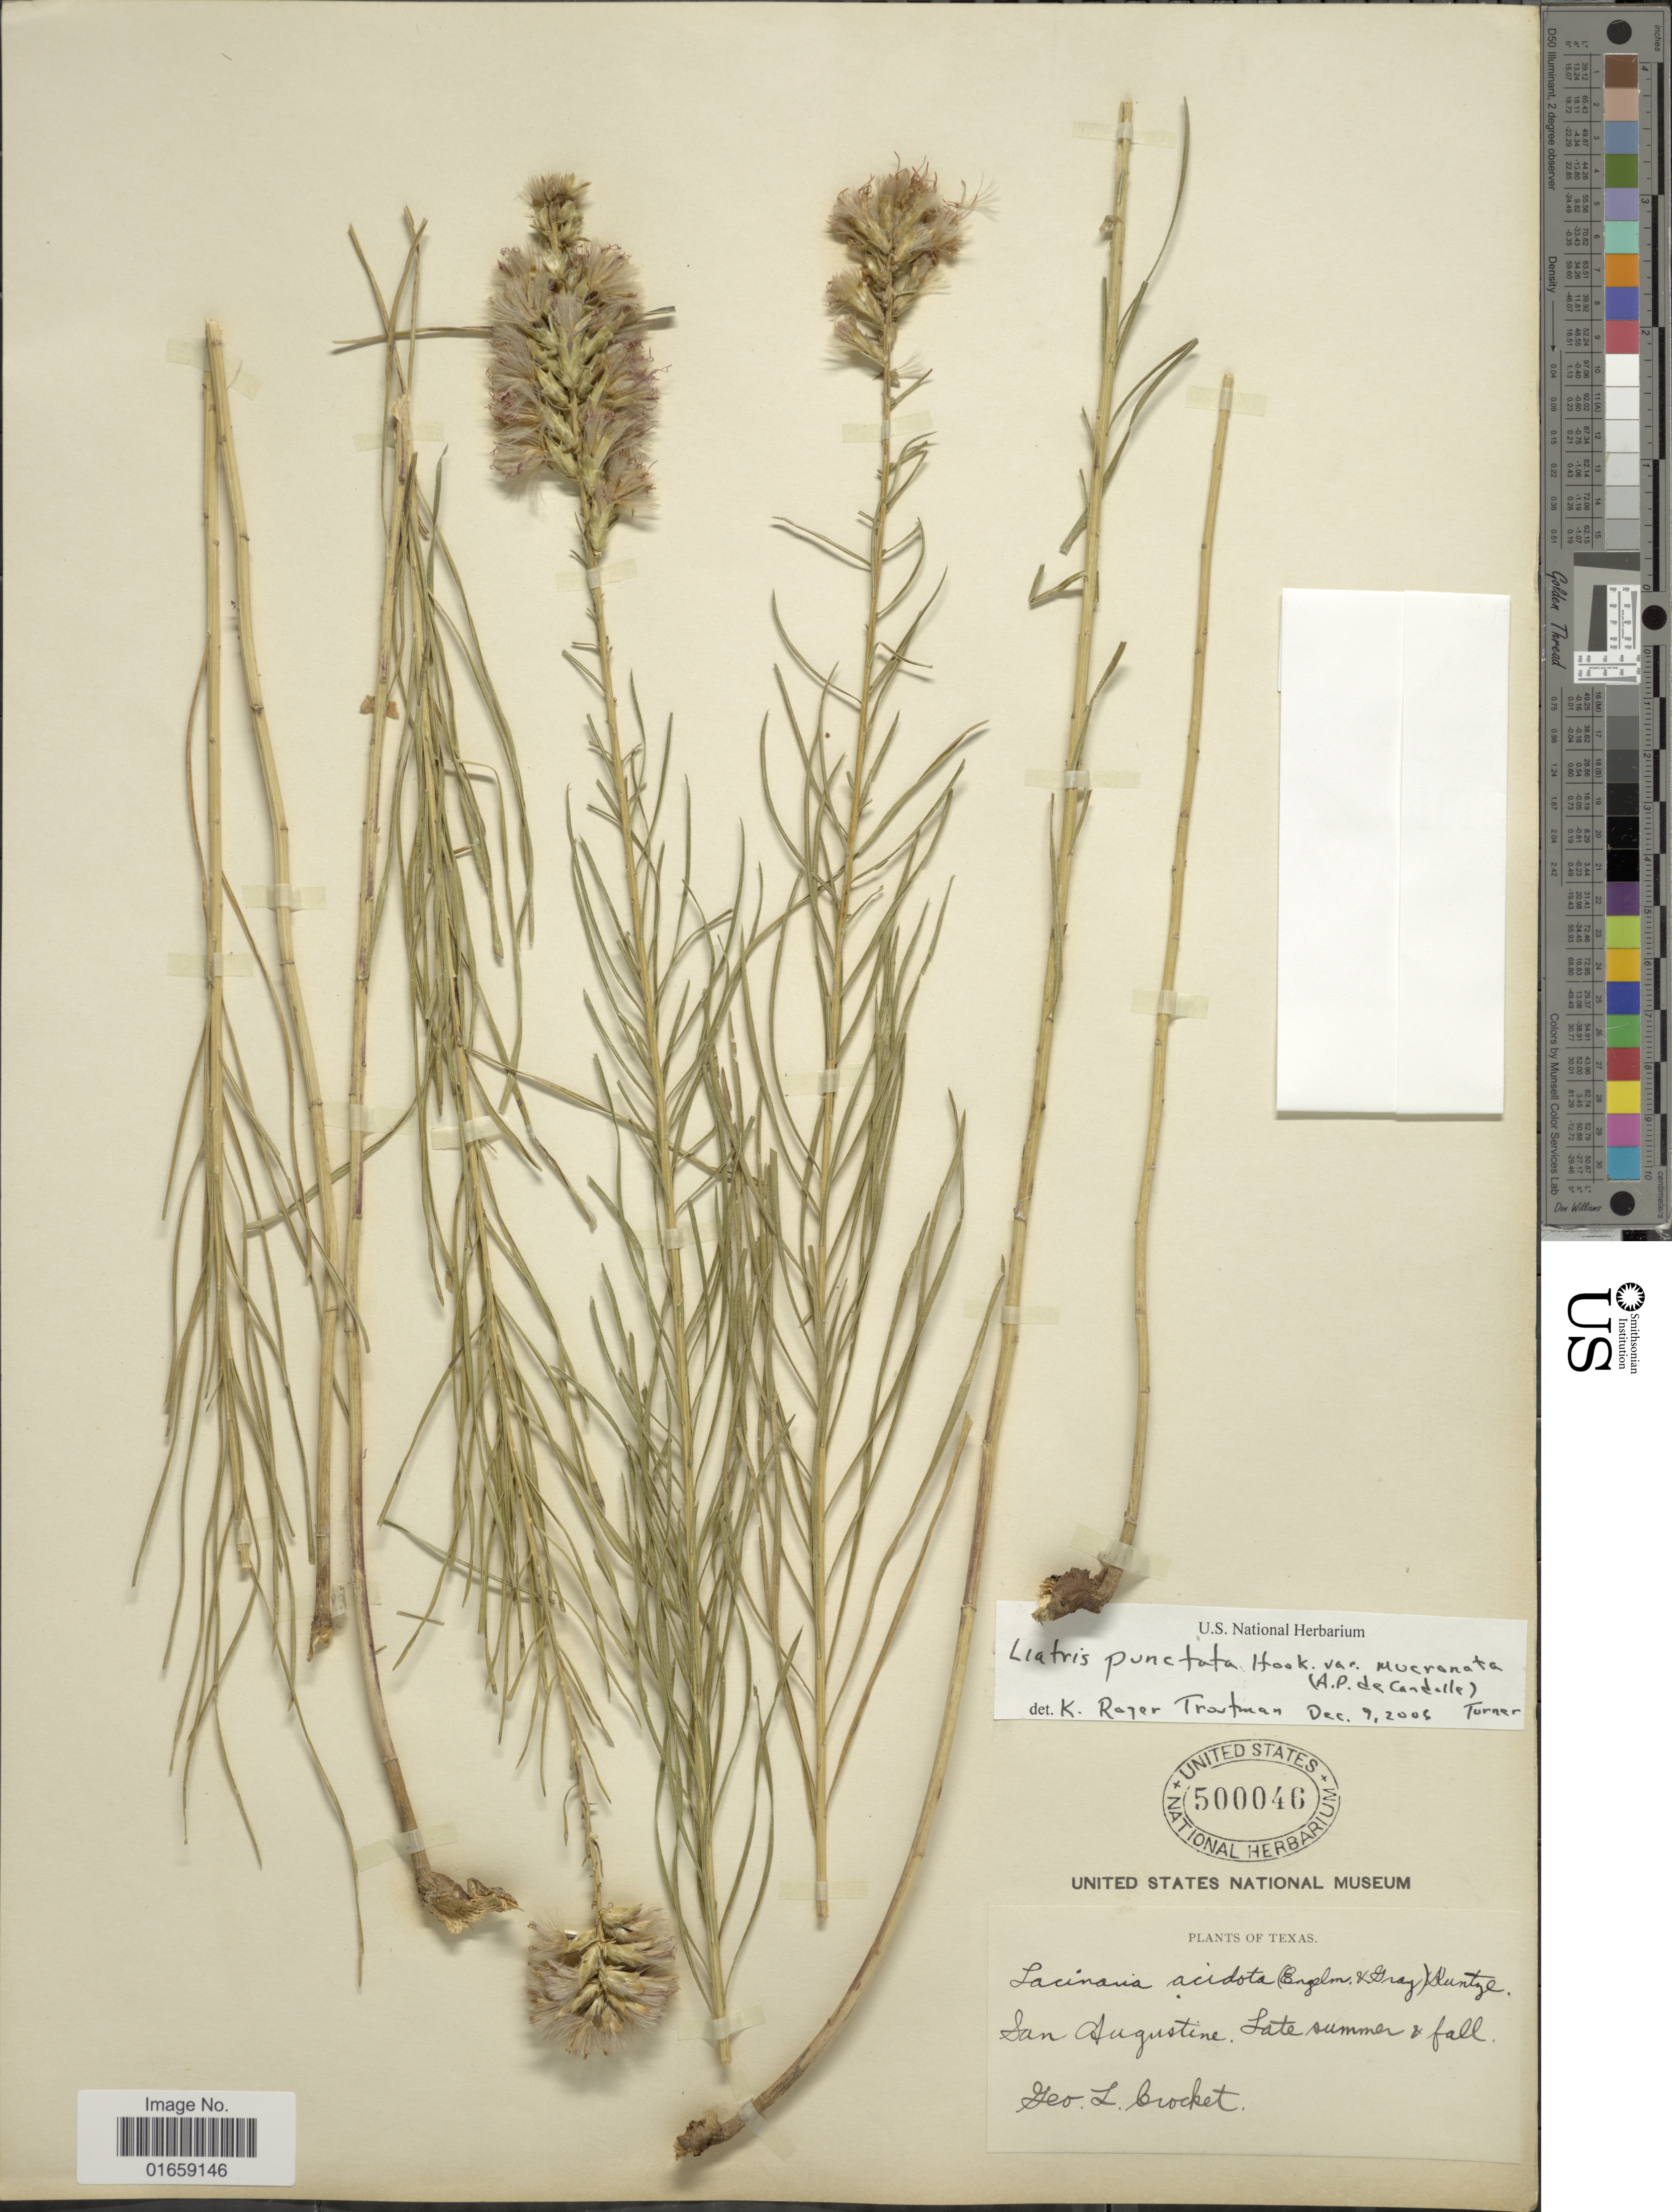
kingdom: Plantae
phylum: Tracheophyta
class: Magnoliopsida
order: Asterales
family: Asteraceae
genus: Liatris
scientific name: Liatris punctata var. mucronata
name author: (DC.) B.L. Turner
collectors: G. Crocket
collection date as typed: Late summer & Fall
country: United States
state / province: Texas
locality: San Augustine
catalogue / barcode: US 500046